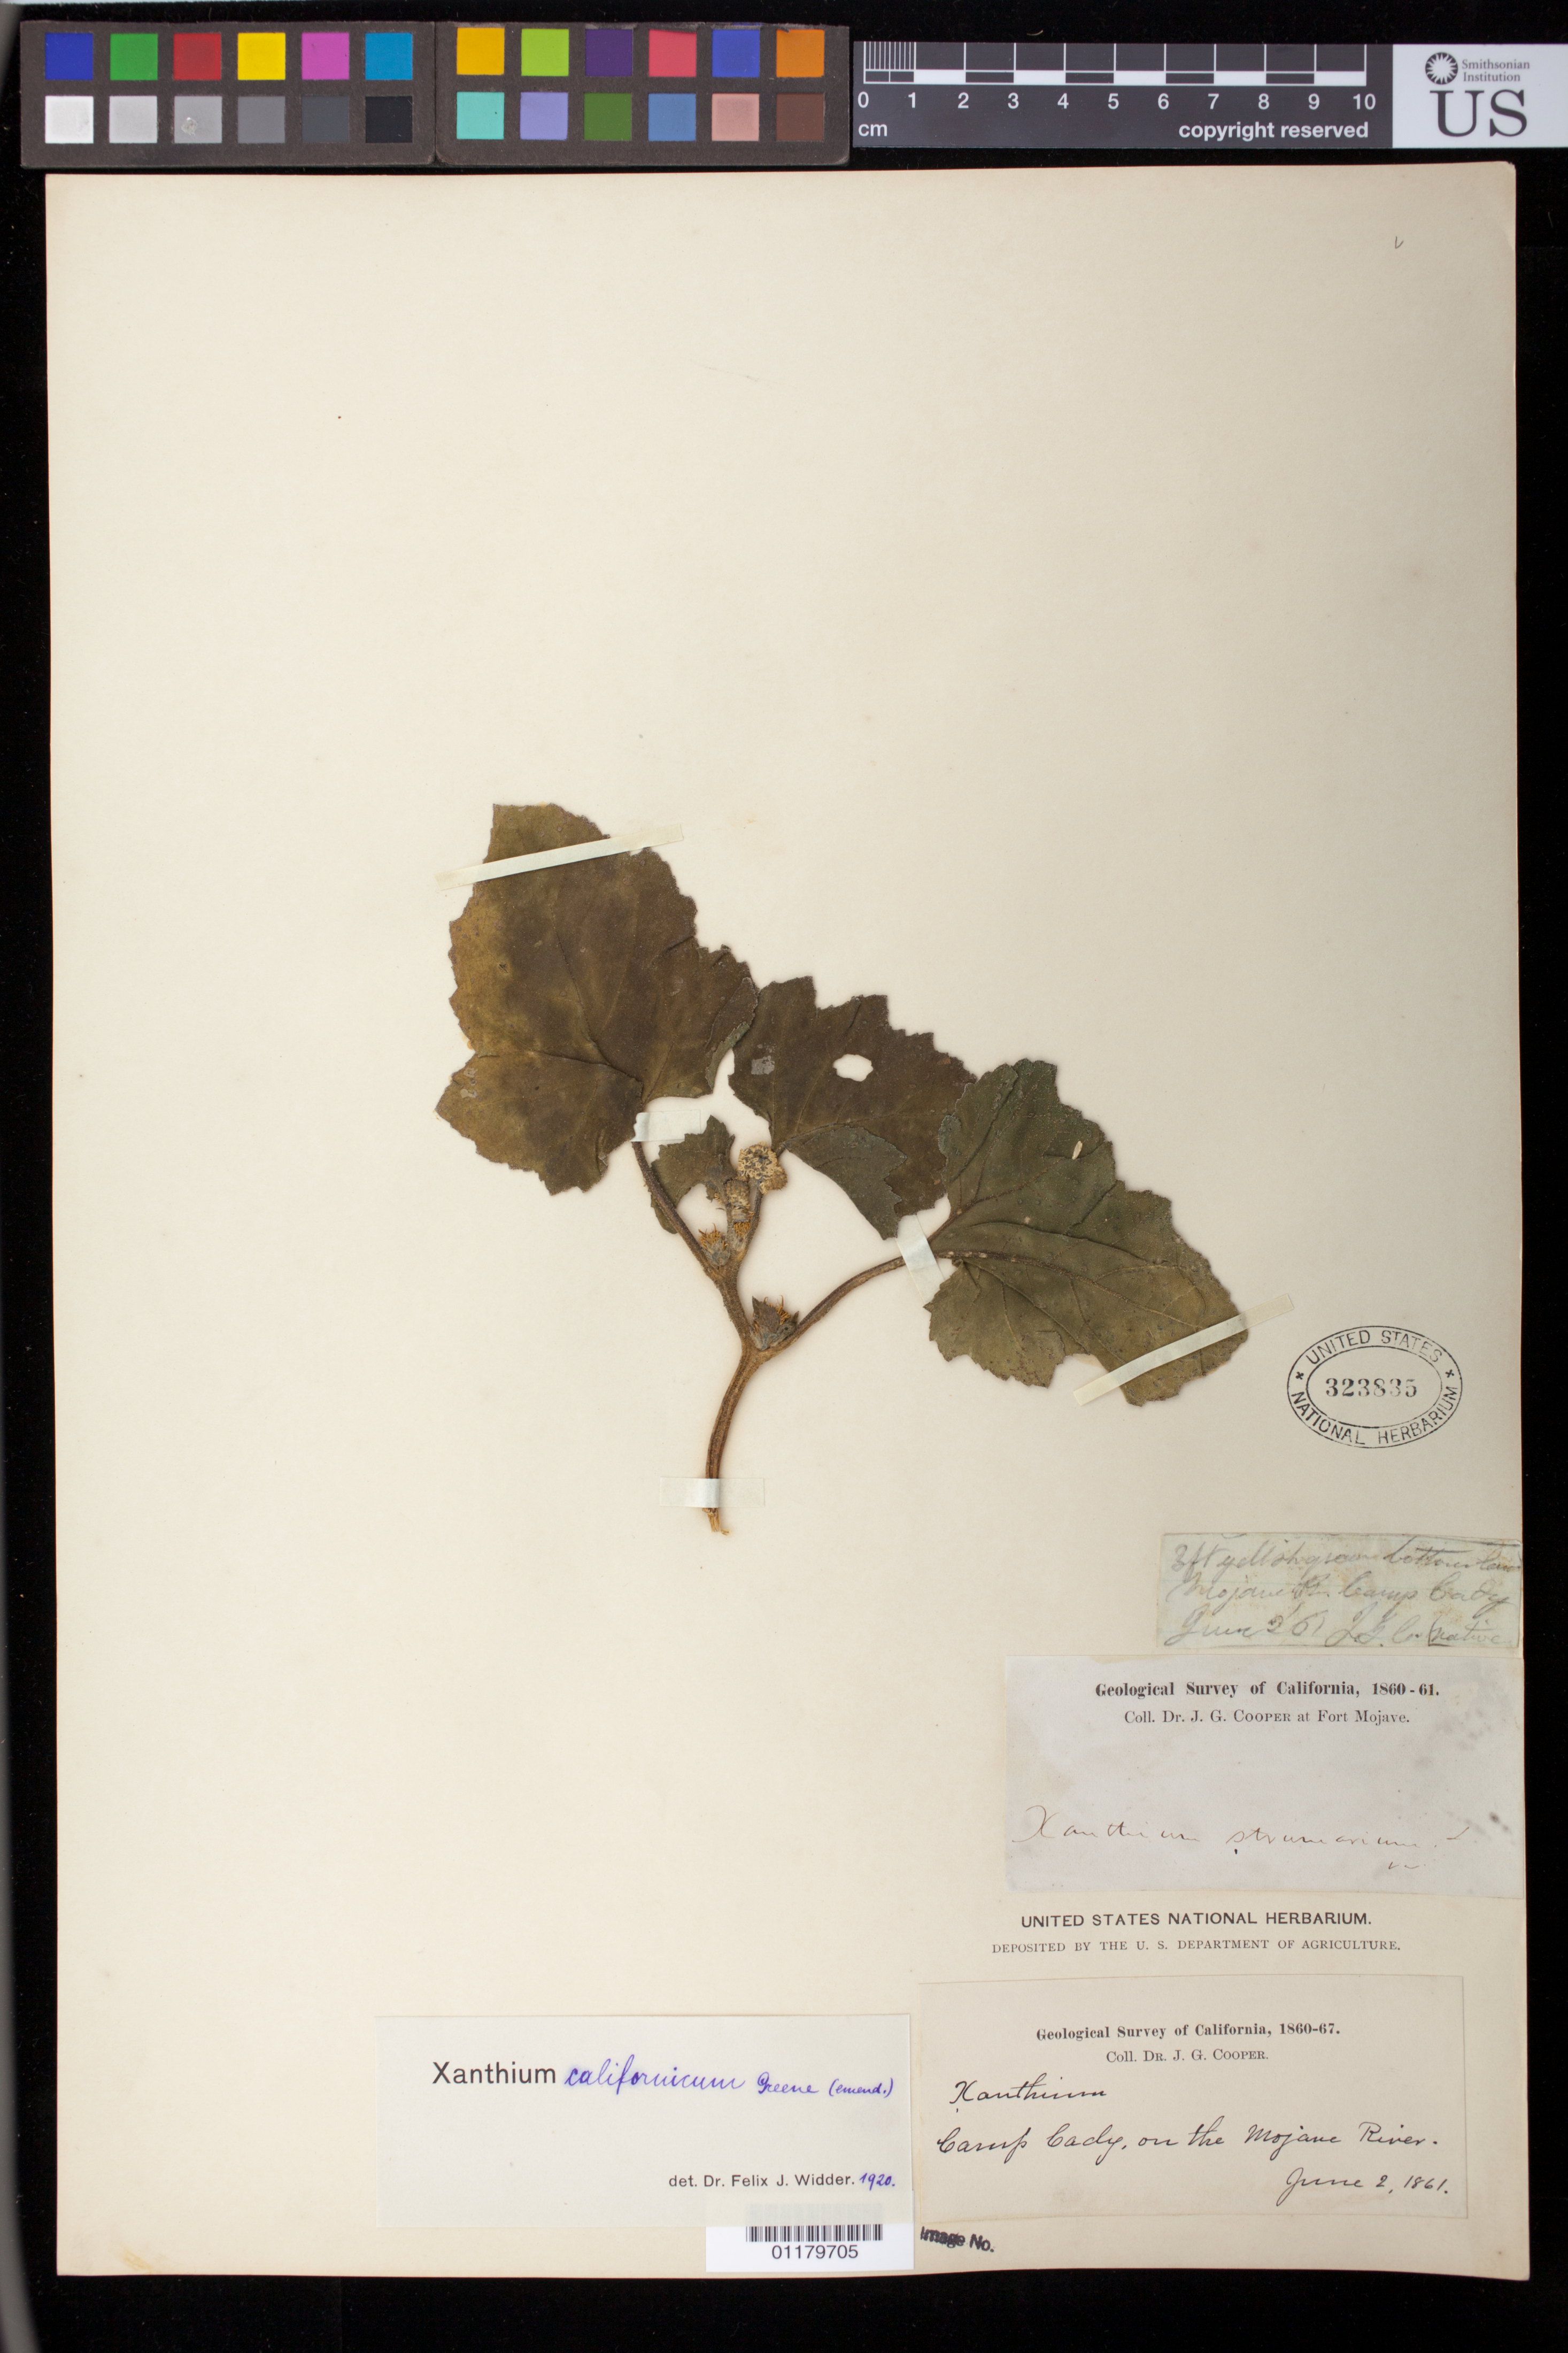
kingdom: Plantae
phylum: Tracheophyta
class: Magnoliopsida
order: Asterales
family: Asteraceae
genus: Xanthium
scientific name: Xanthium californicum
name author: Greene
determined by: Widder, F. J.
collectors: J. G. Cooper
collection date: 1861-06-02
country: United States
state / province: California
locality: Camp Cady, on the Mojave River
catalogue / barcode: US 323835